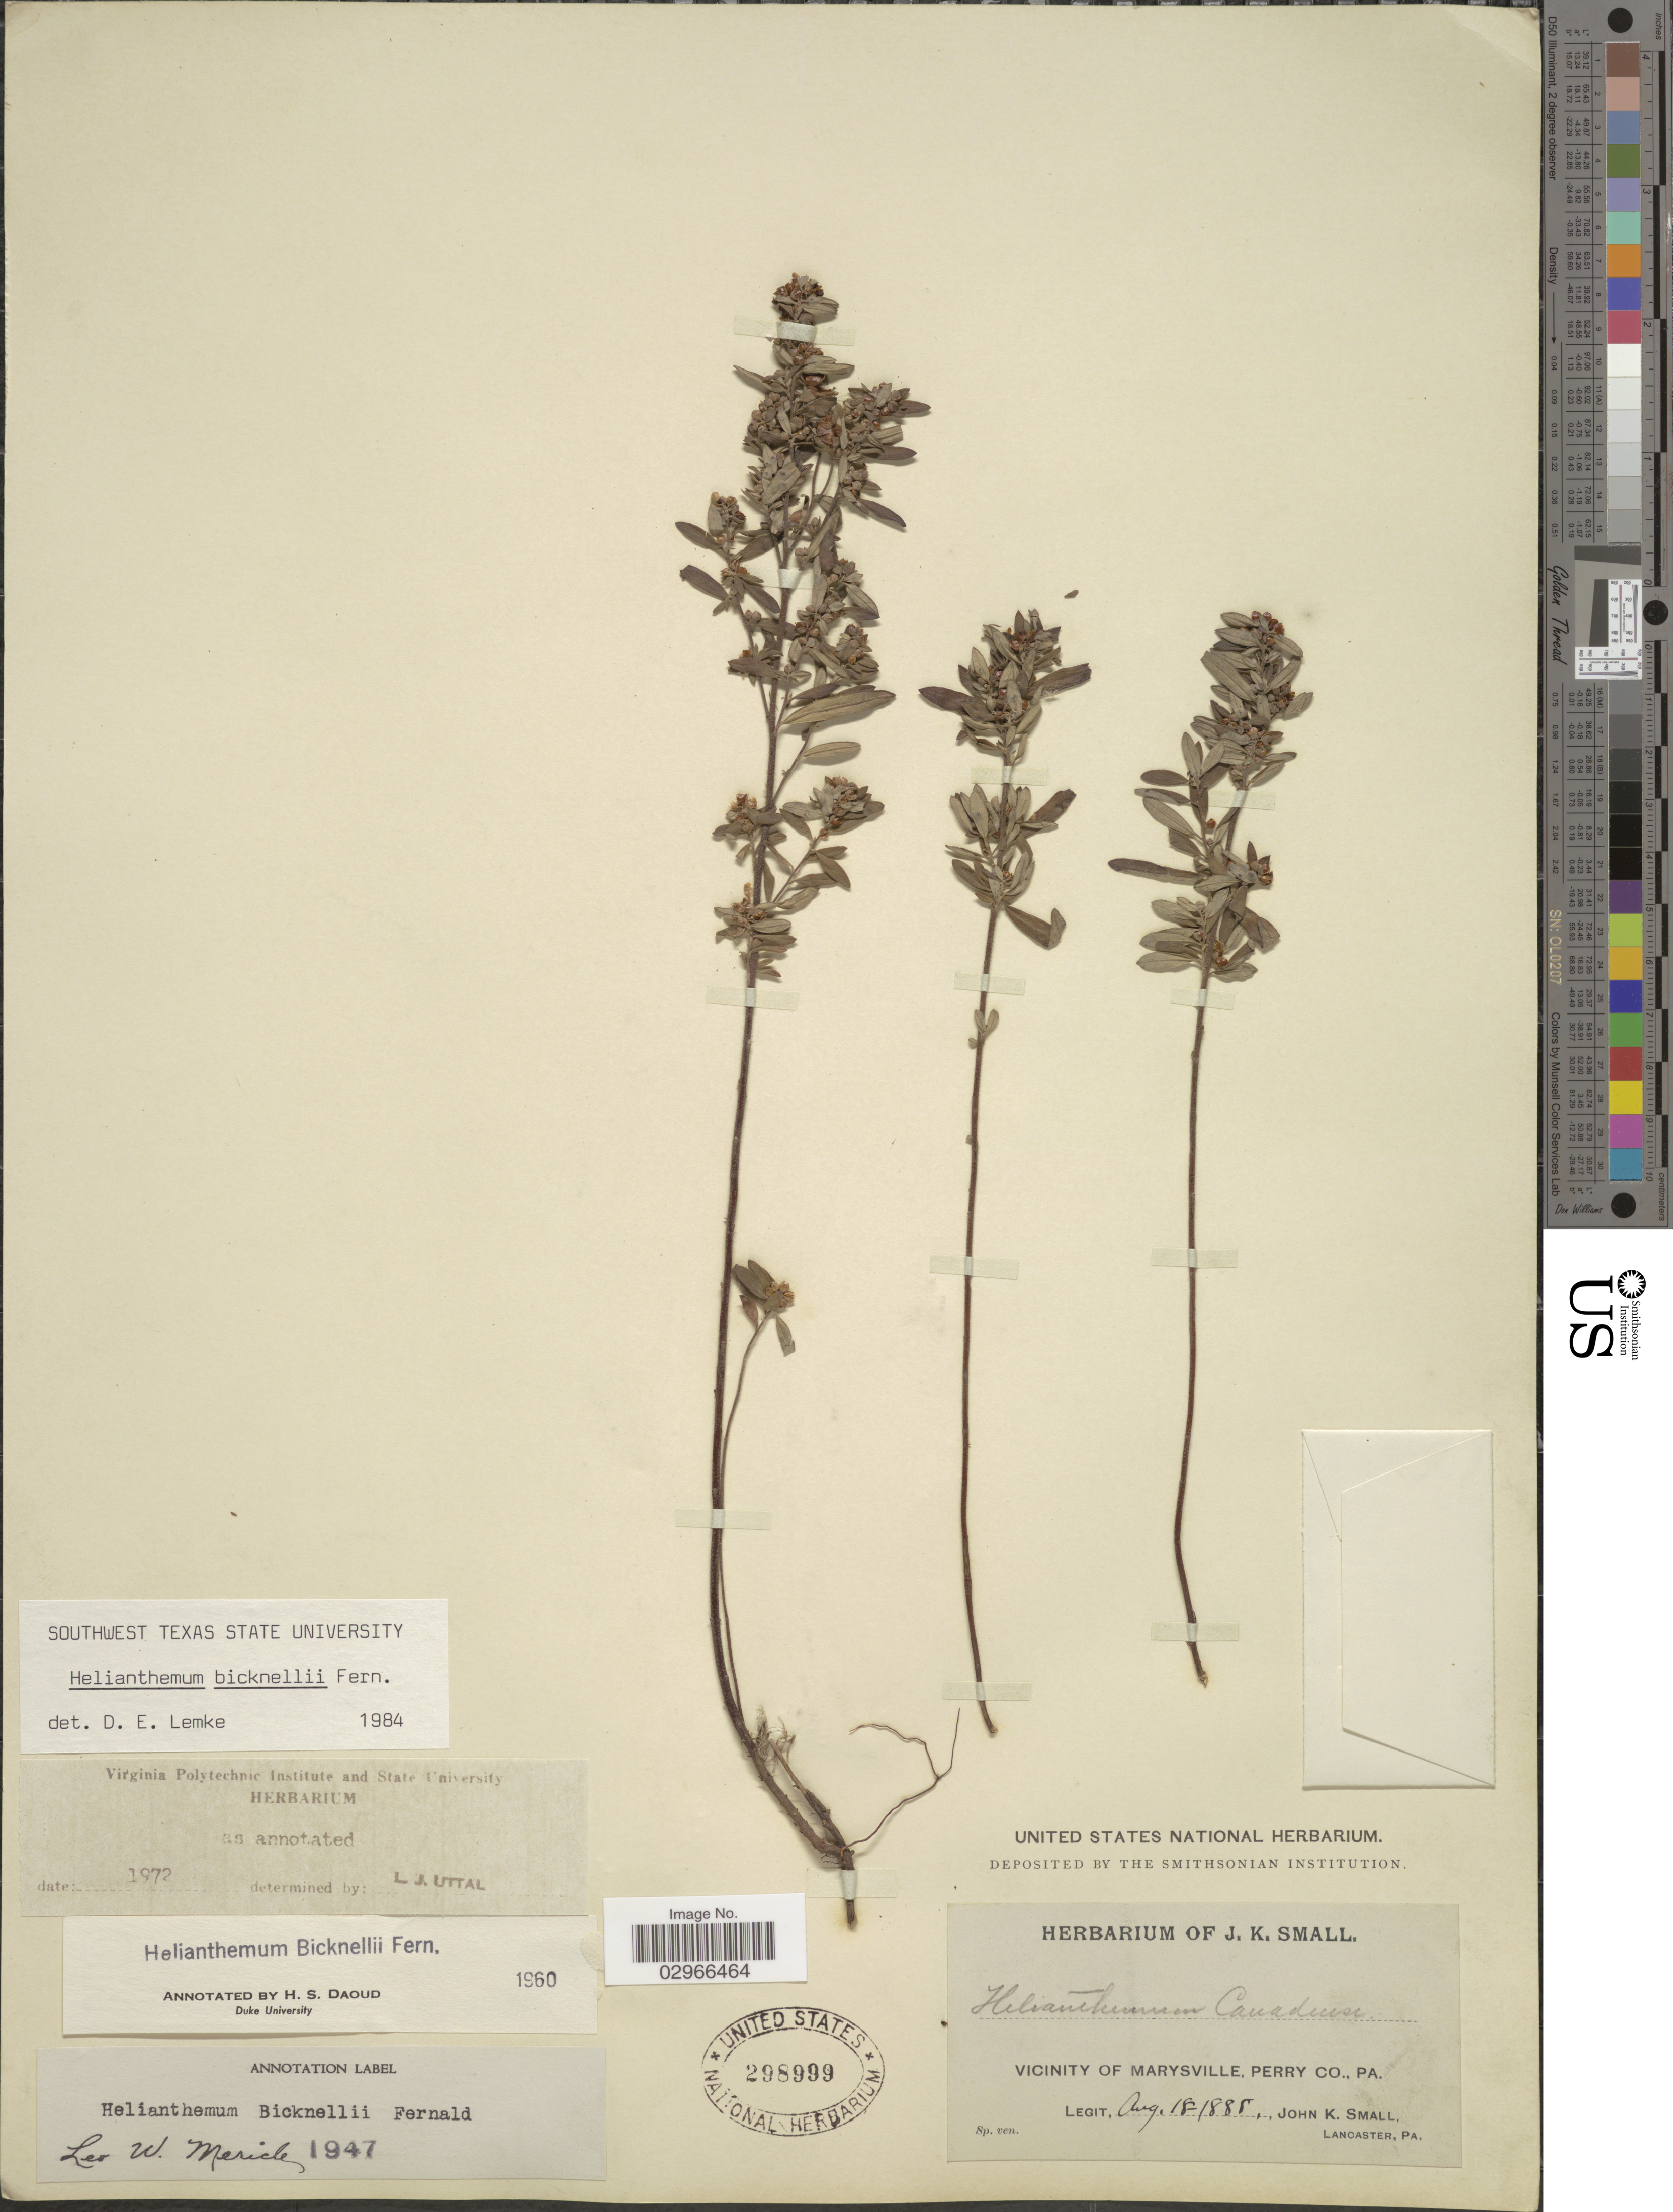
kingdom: Plantae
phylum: Tracheophyta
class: Magnoliopsida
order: Malvales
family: Cistaceae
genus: Helianthemum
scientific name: Helianthemum bicknellii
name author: Fernald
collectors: J. K. Small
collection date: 1888-08-18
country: United States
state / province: Pennsylvania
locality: Vicinity of Marysville, Perry Co., Pa.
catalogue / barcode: US 298999